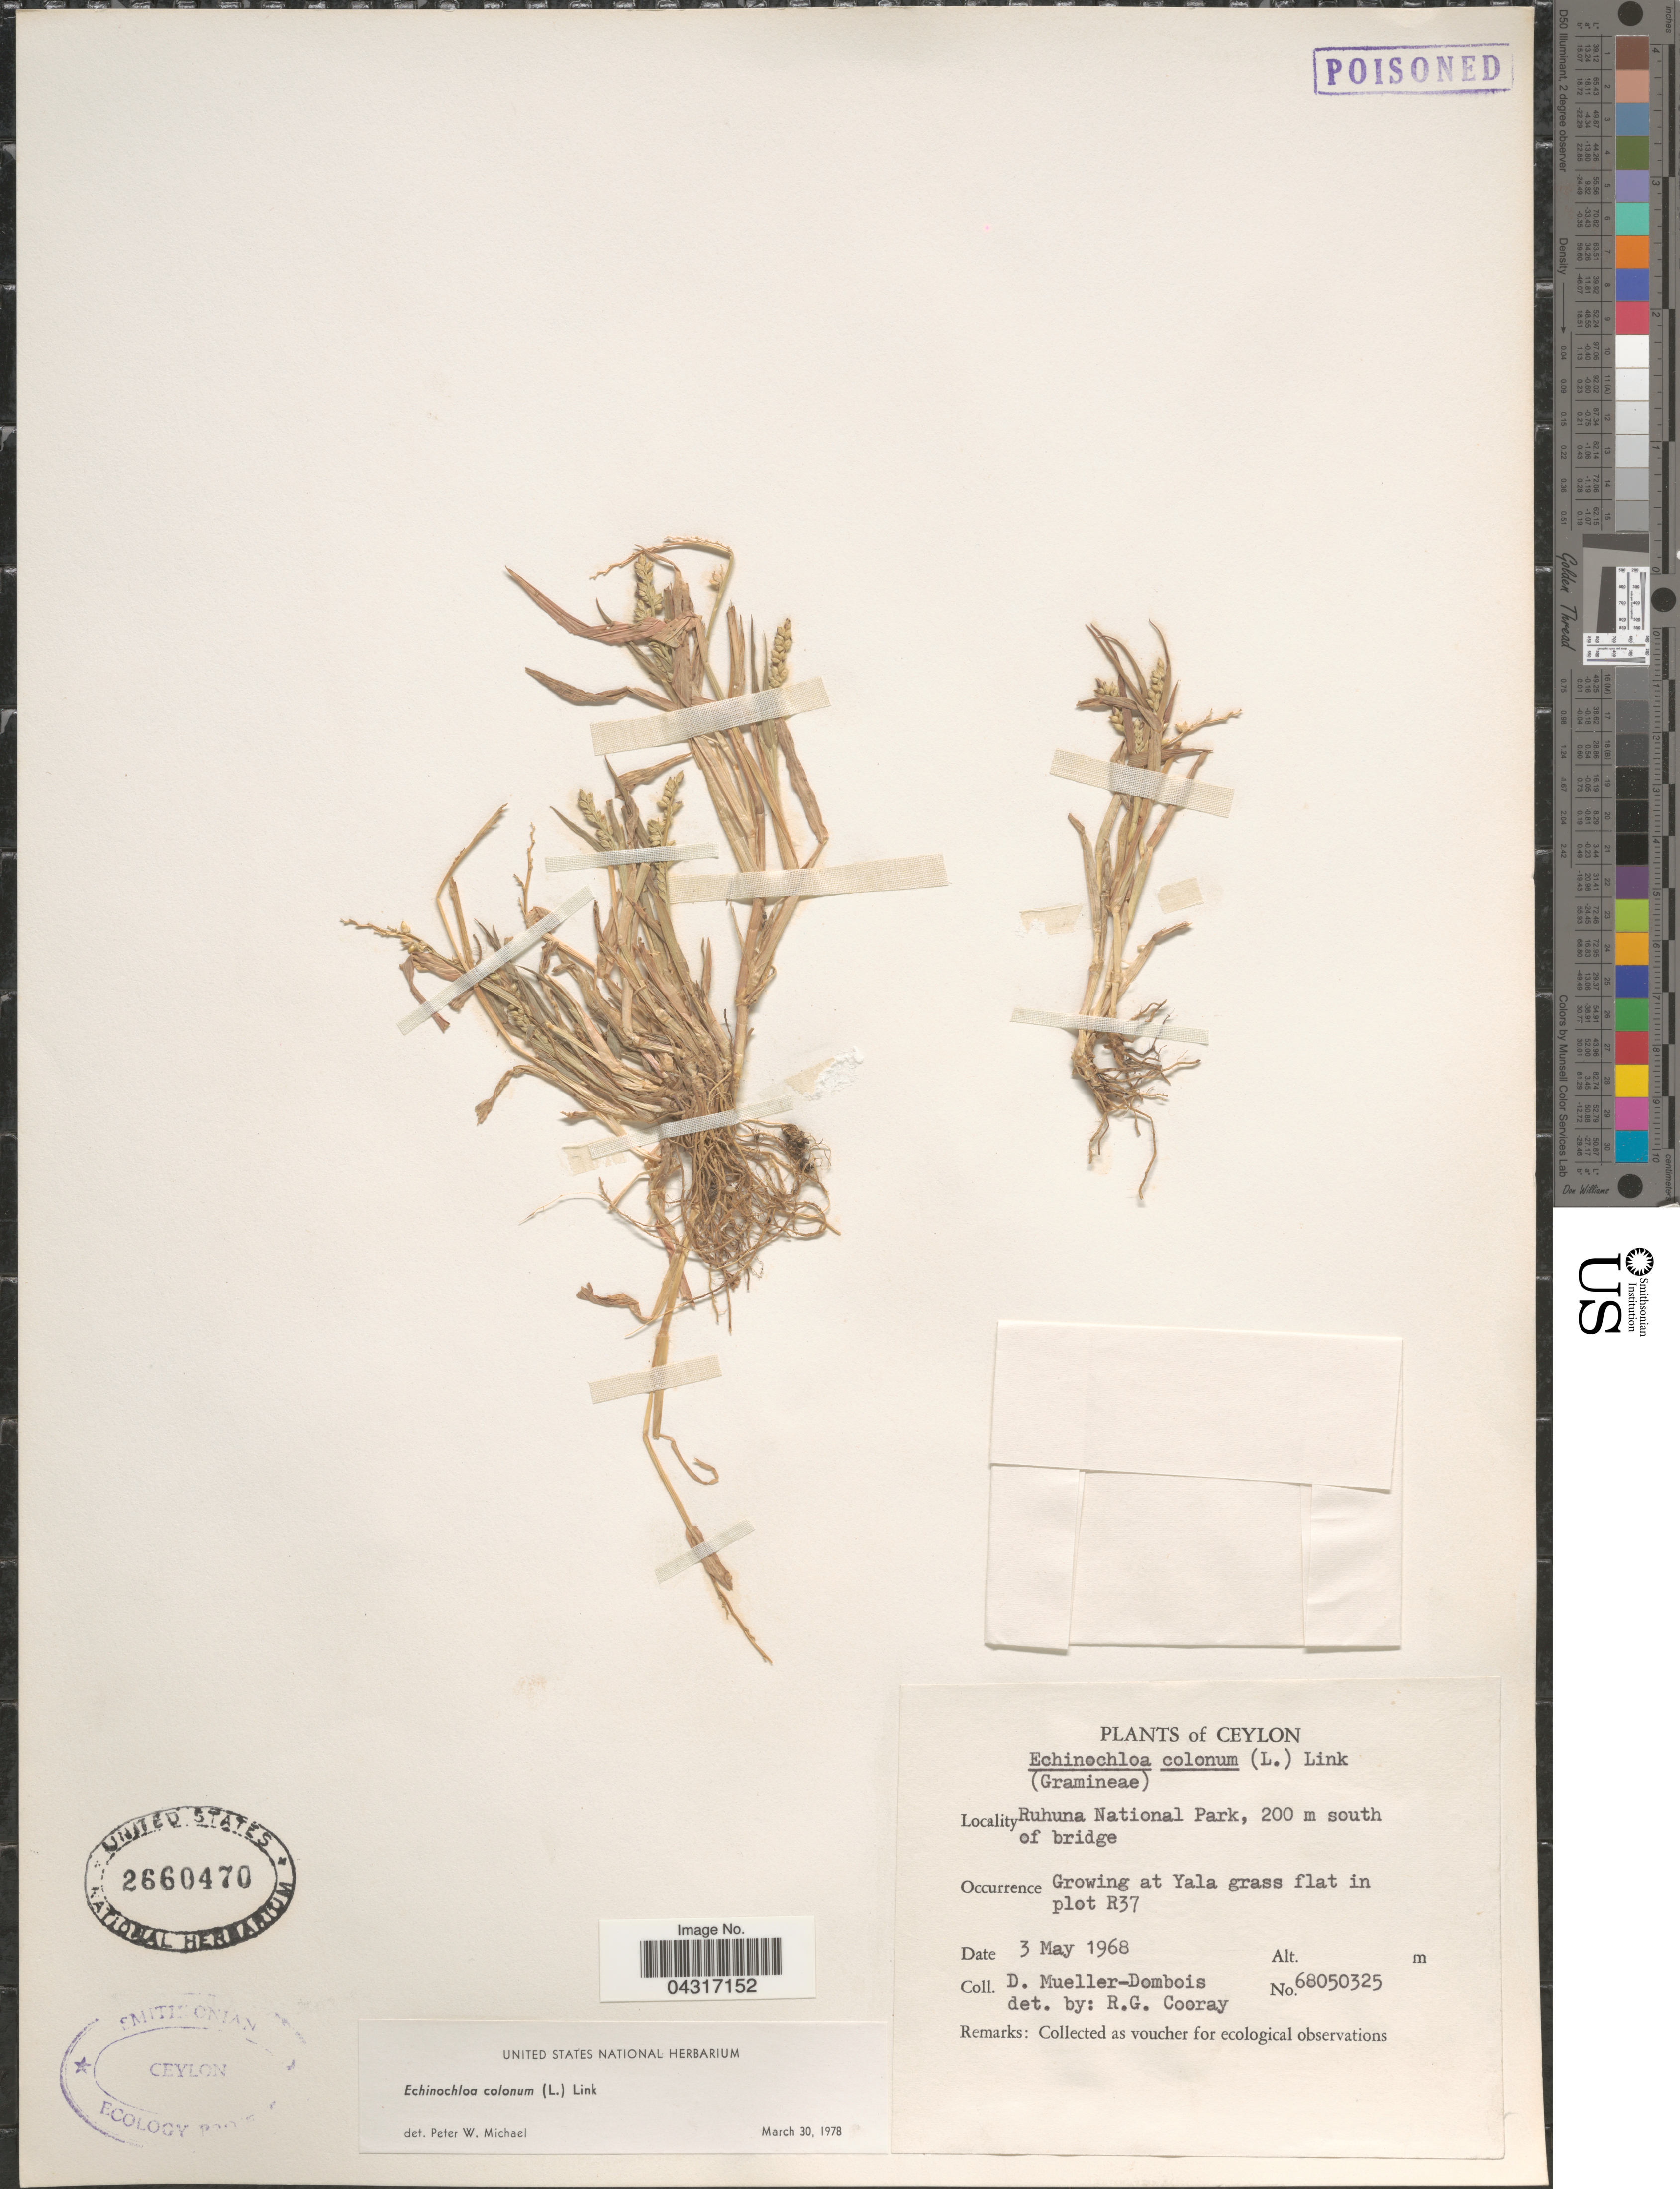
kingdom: Plantae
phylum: Tracheophyta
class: Liliopsida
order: Poales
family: Poaceae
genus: Echinochloa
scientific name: Echinochloa colona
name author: (L.) Link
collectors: D. Mueller-Dombois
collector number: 68050325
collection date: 1968-05-03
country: Sri Lanka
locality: Ceylon. Ruhuna National Park, 200 m south of Bridge. Growing at Yala grass flat in plot R37.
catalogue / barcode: US 2660470